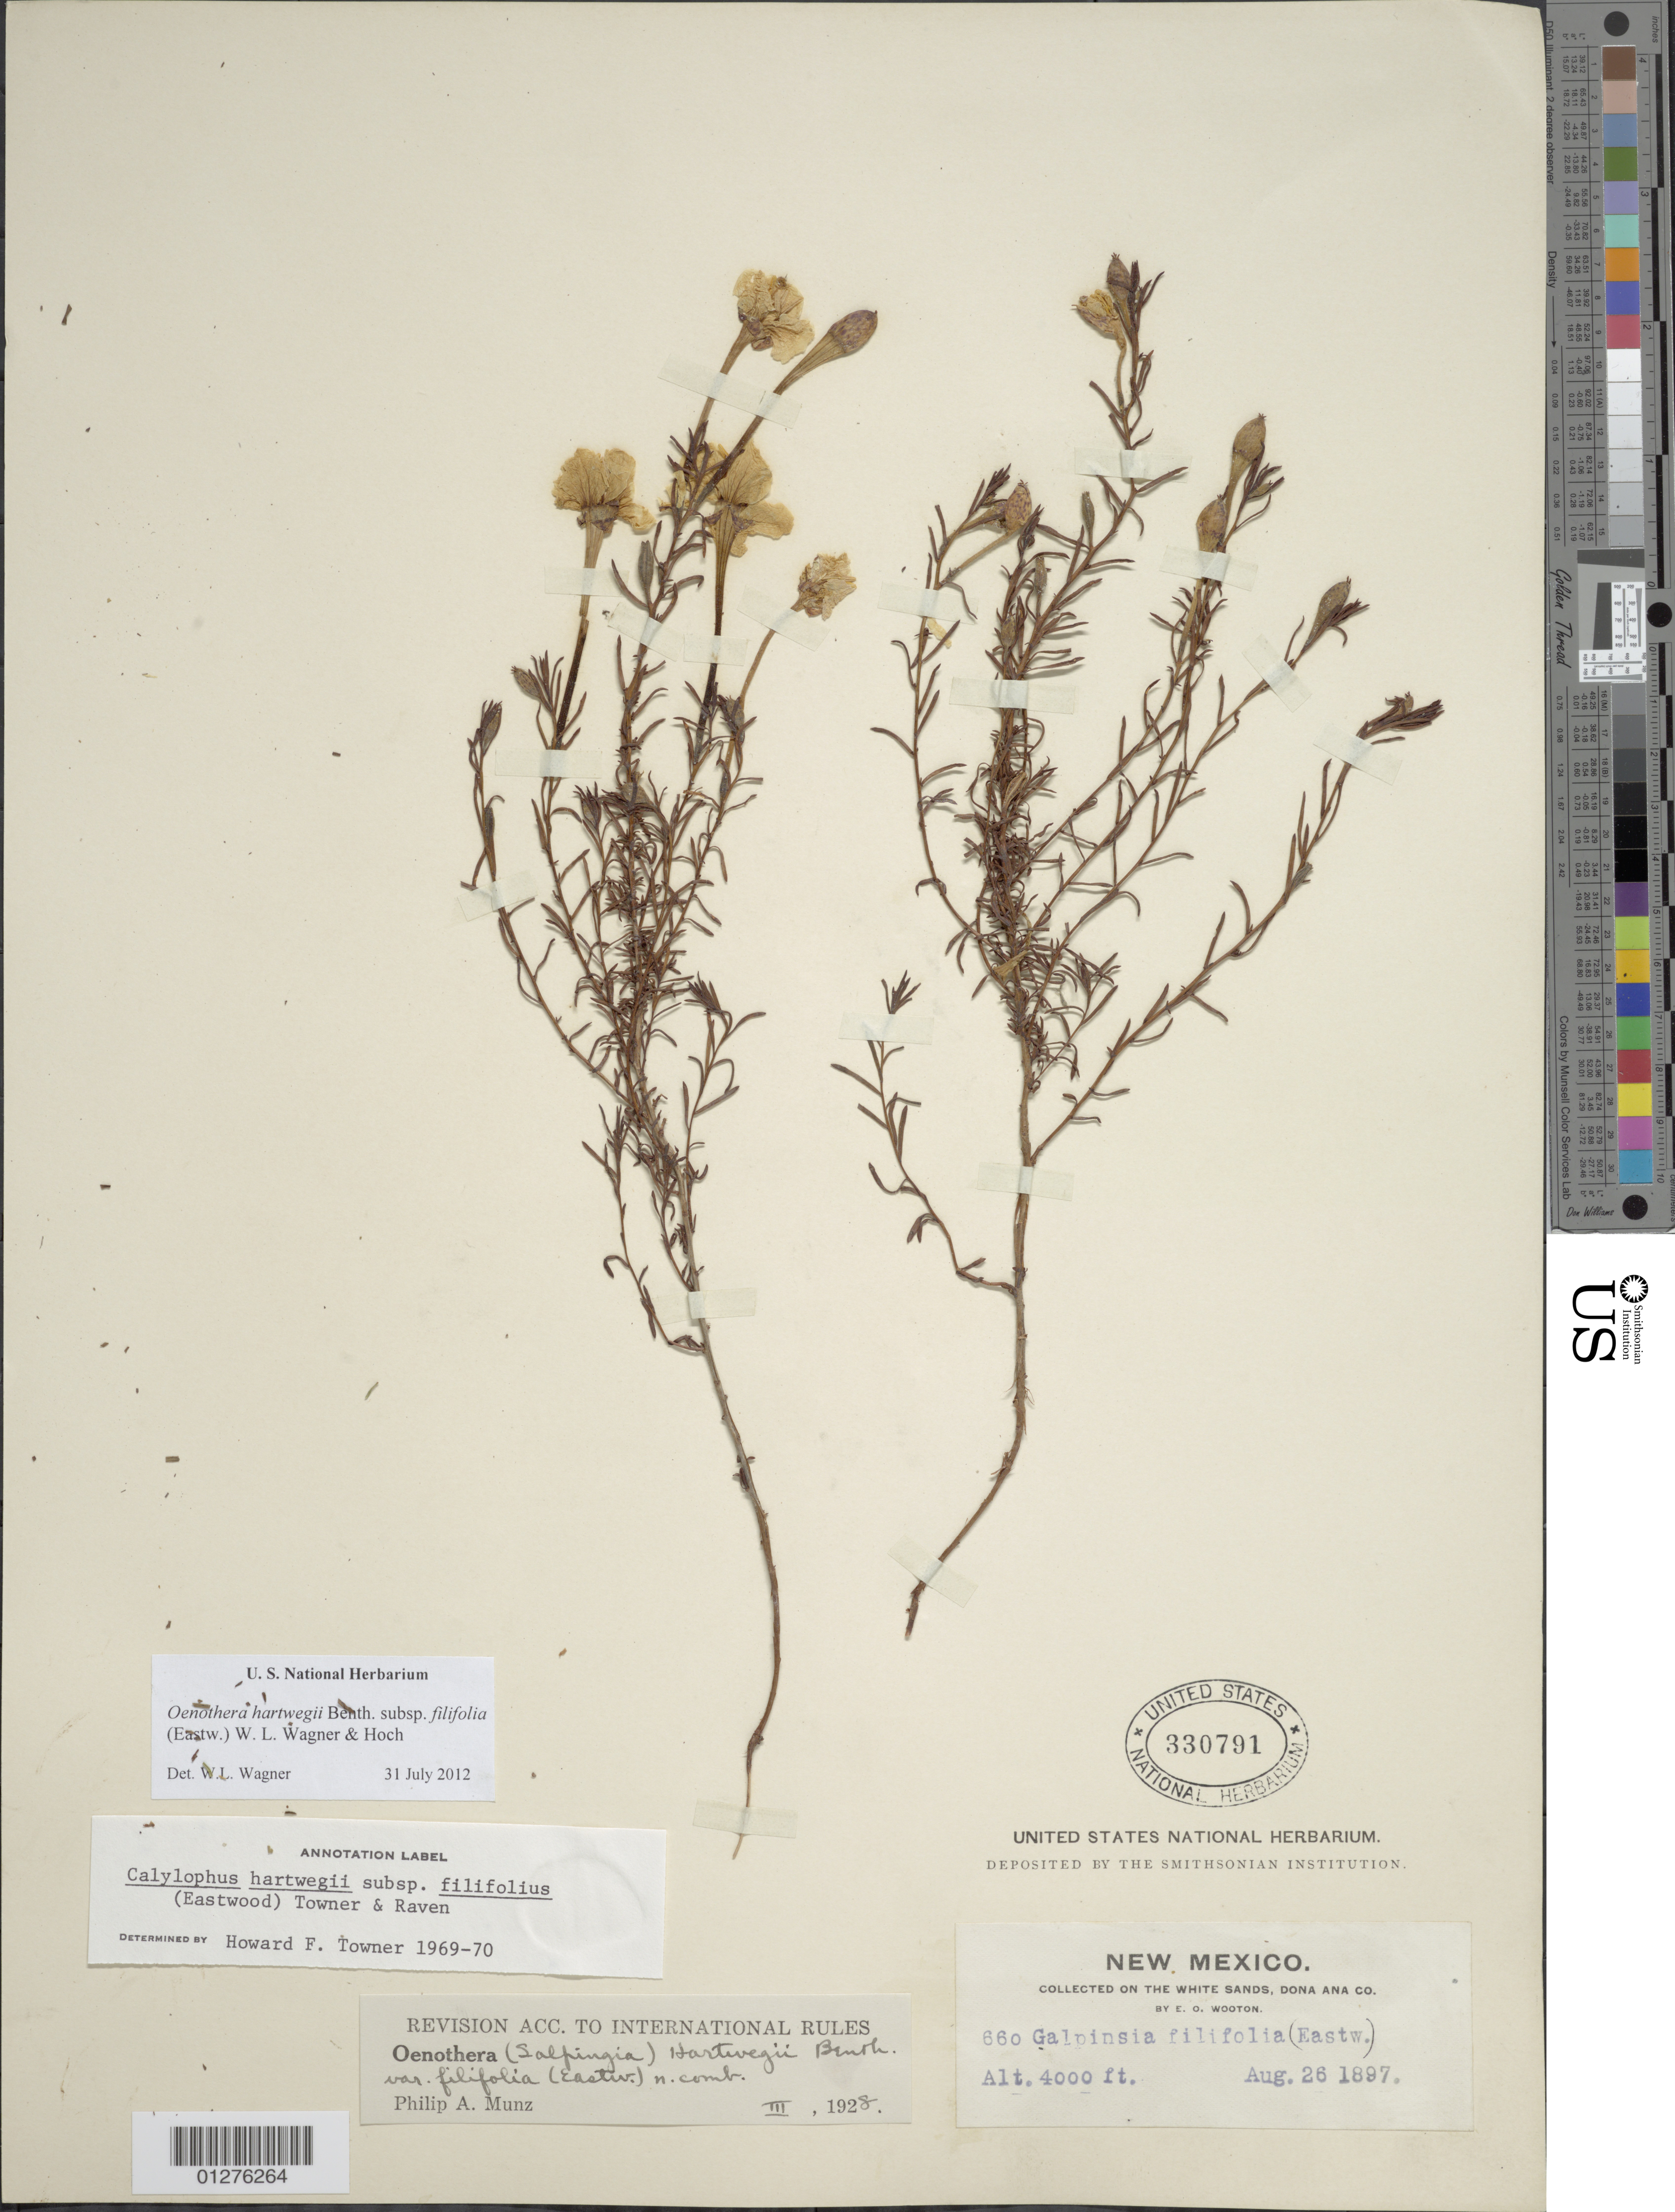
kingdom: Plantae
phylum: Tracheophyta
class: Magnoliopsida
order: Myrtales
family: Onagraceae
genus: Oenothera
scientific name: Oenothera hartwegii subsp. filifolia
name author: (Eastw.) W.L. Wagner & Hoch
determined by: Wagner, W. L., (BOT), Smithsonian Institution - National Museum of Natural History (UNITED STATES)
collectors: E. O. Wooton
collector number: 660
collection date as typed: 26 Aug 1897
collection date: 1897-08-26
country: United States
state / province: New Mexico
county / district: Dona Ana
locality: White Sands.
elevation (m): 1219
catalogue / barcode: US 330791